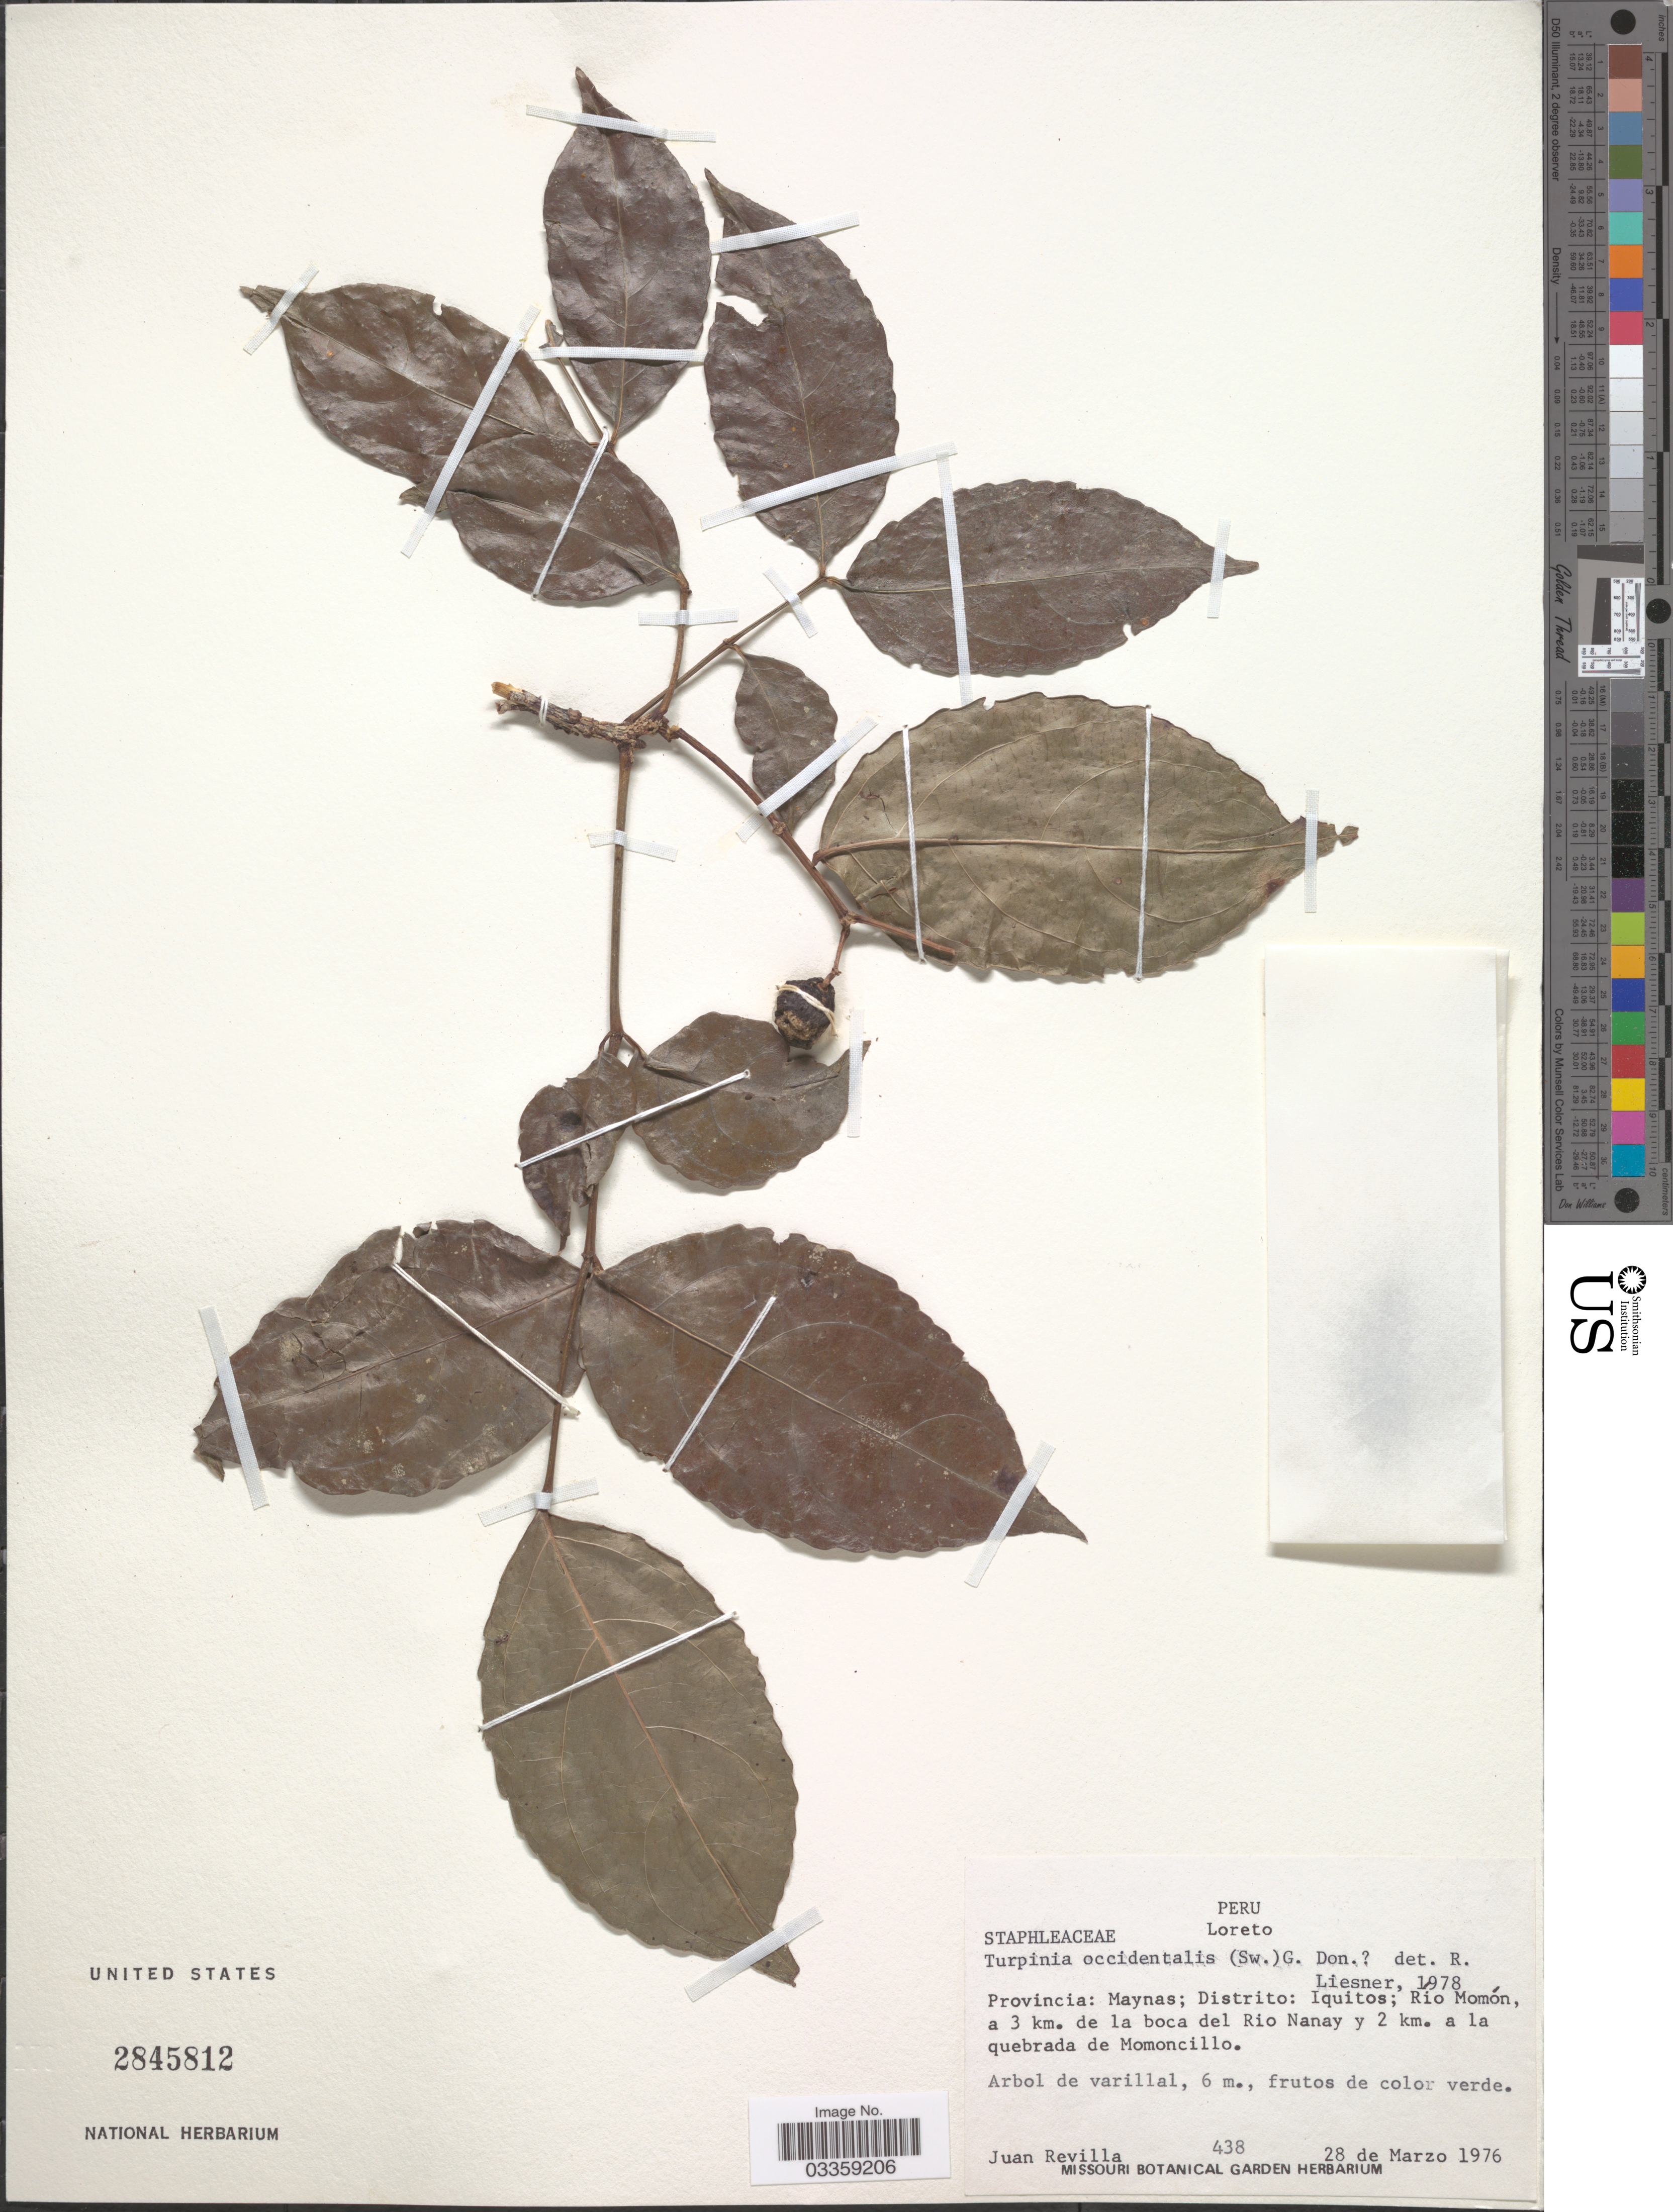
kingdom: Plantae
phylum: Tracheophyta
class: Magnoliopsida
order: Crossosomatales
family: Staphyleaceae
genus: Turpinia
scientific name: Turpinia occidentalis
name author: (Sw.) G. Don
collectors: J. Revilla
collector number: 438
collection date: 1976-03-28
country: Peru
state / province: Loreto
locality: Provincia: Maynas; Distrito: Iquitos; Rio Momón, a 3 km. de la boca del Rio Nanay y 2 km. a la quebrada de Momoncillo.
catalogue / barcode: US 2845812